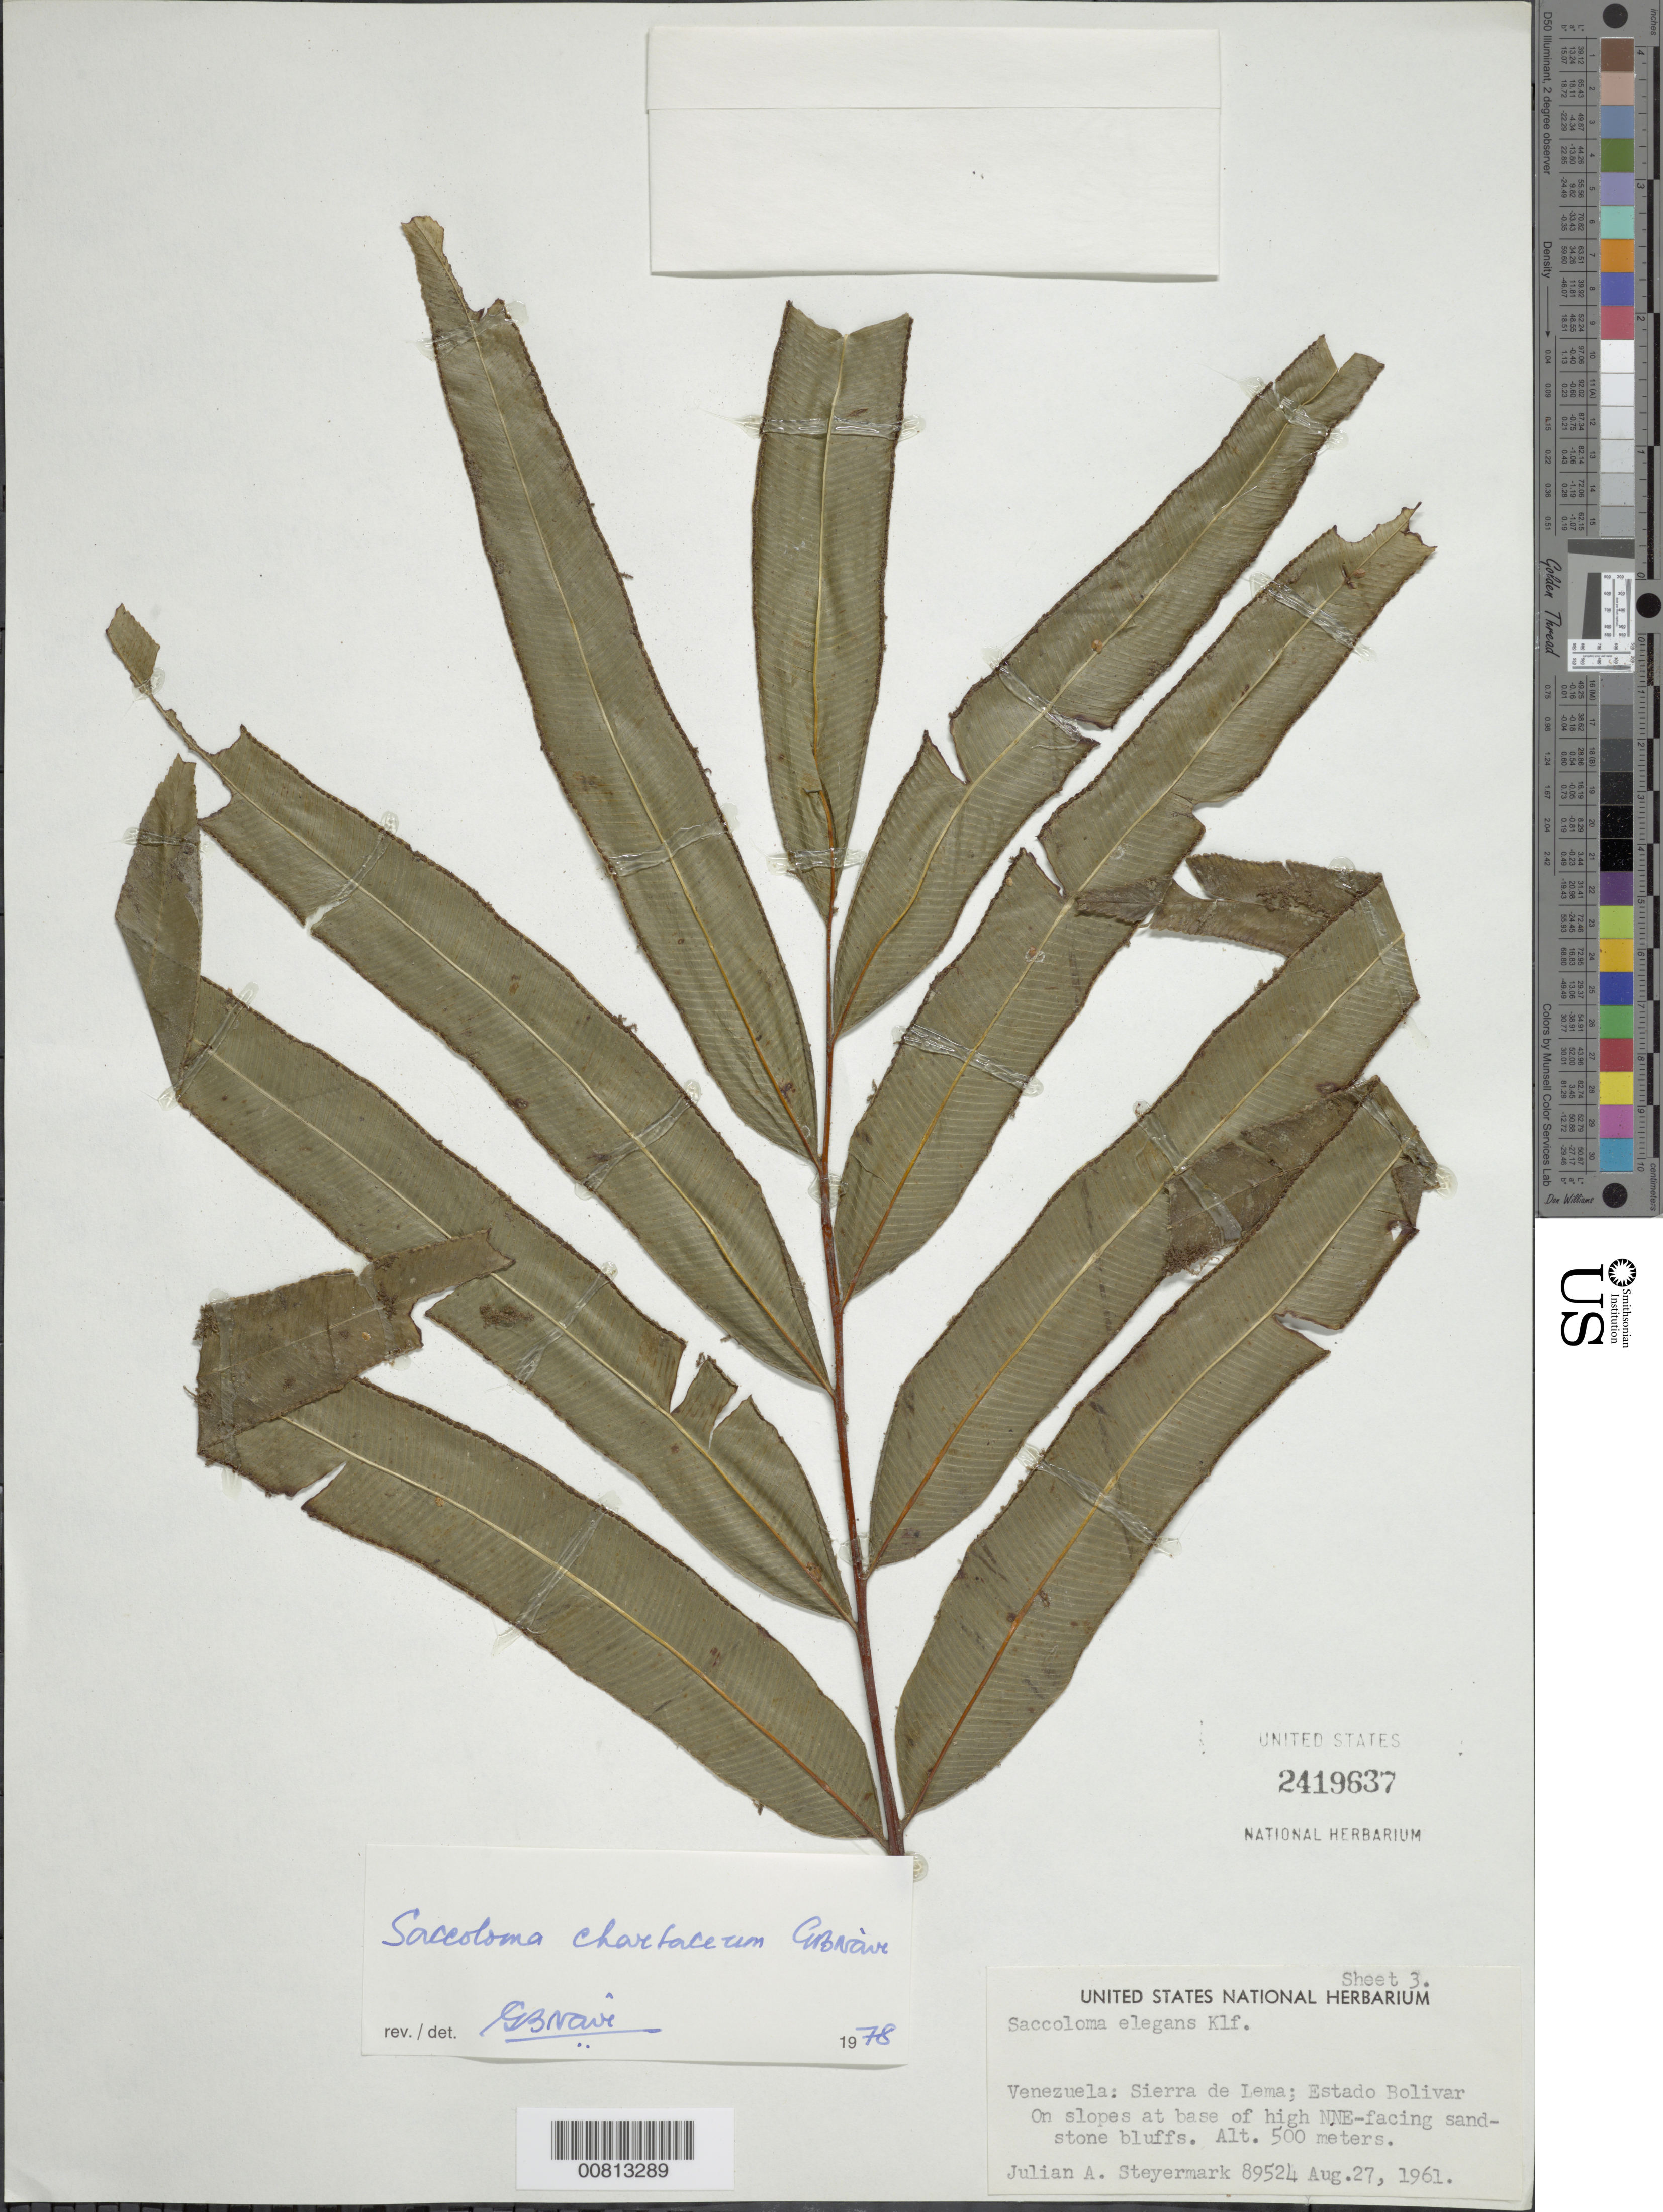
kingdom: Plantae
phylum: Tracheophyta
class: Polypodiopsida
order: Polypodiales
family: Saccolomataceae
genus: Saccoloma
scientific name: Saccoloma elegans subsp. chartaceum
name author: Cremers & K.U. Kramer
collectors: J. Steyermark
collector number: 89524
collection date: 1961-08-27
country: Venezuela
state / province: Bolivar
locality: Sierra de Lema; on slopes at base of high NNE-facing sand-stone bluffs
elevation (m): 500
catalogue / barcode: US 2419637